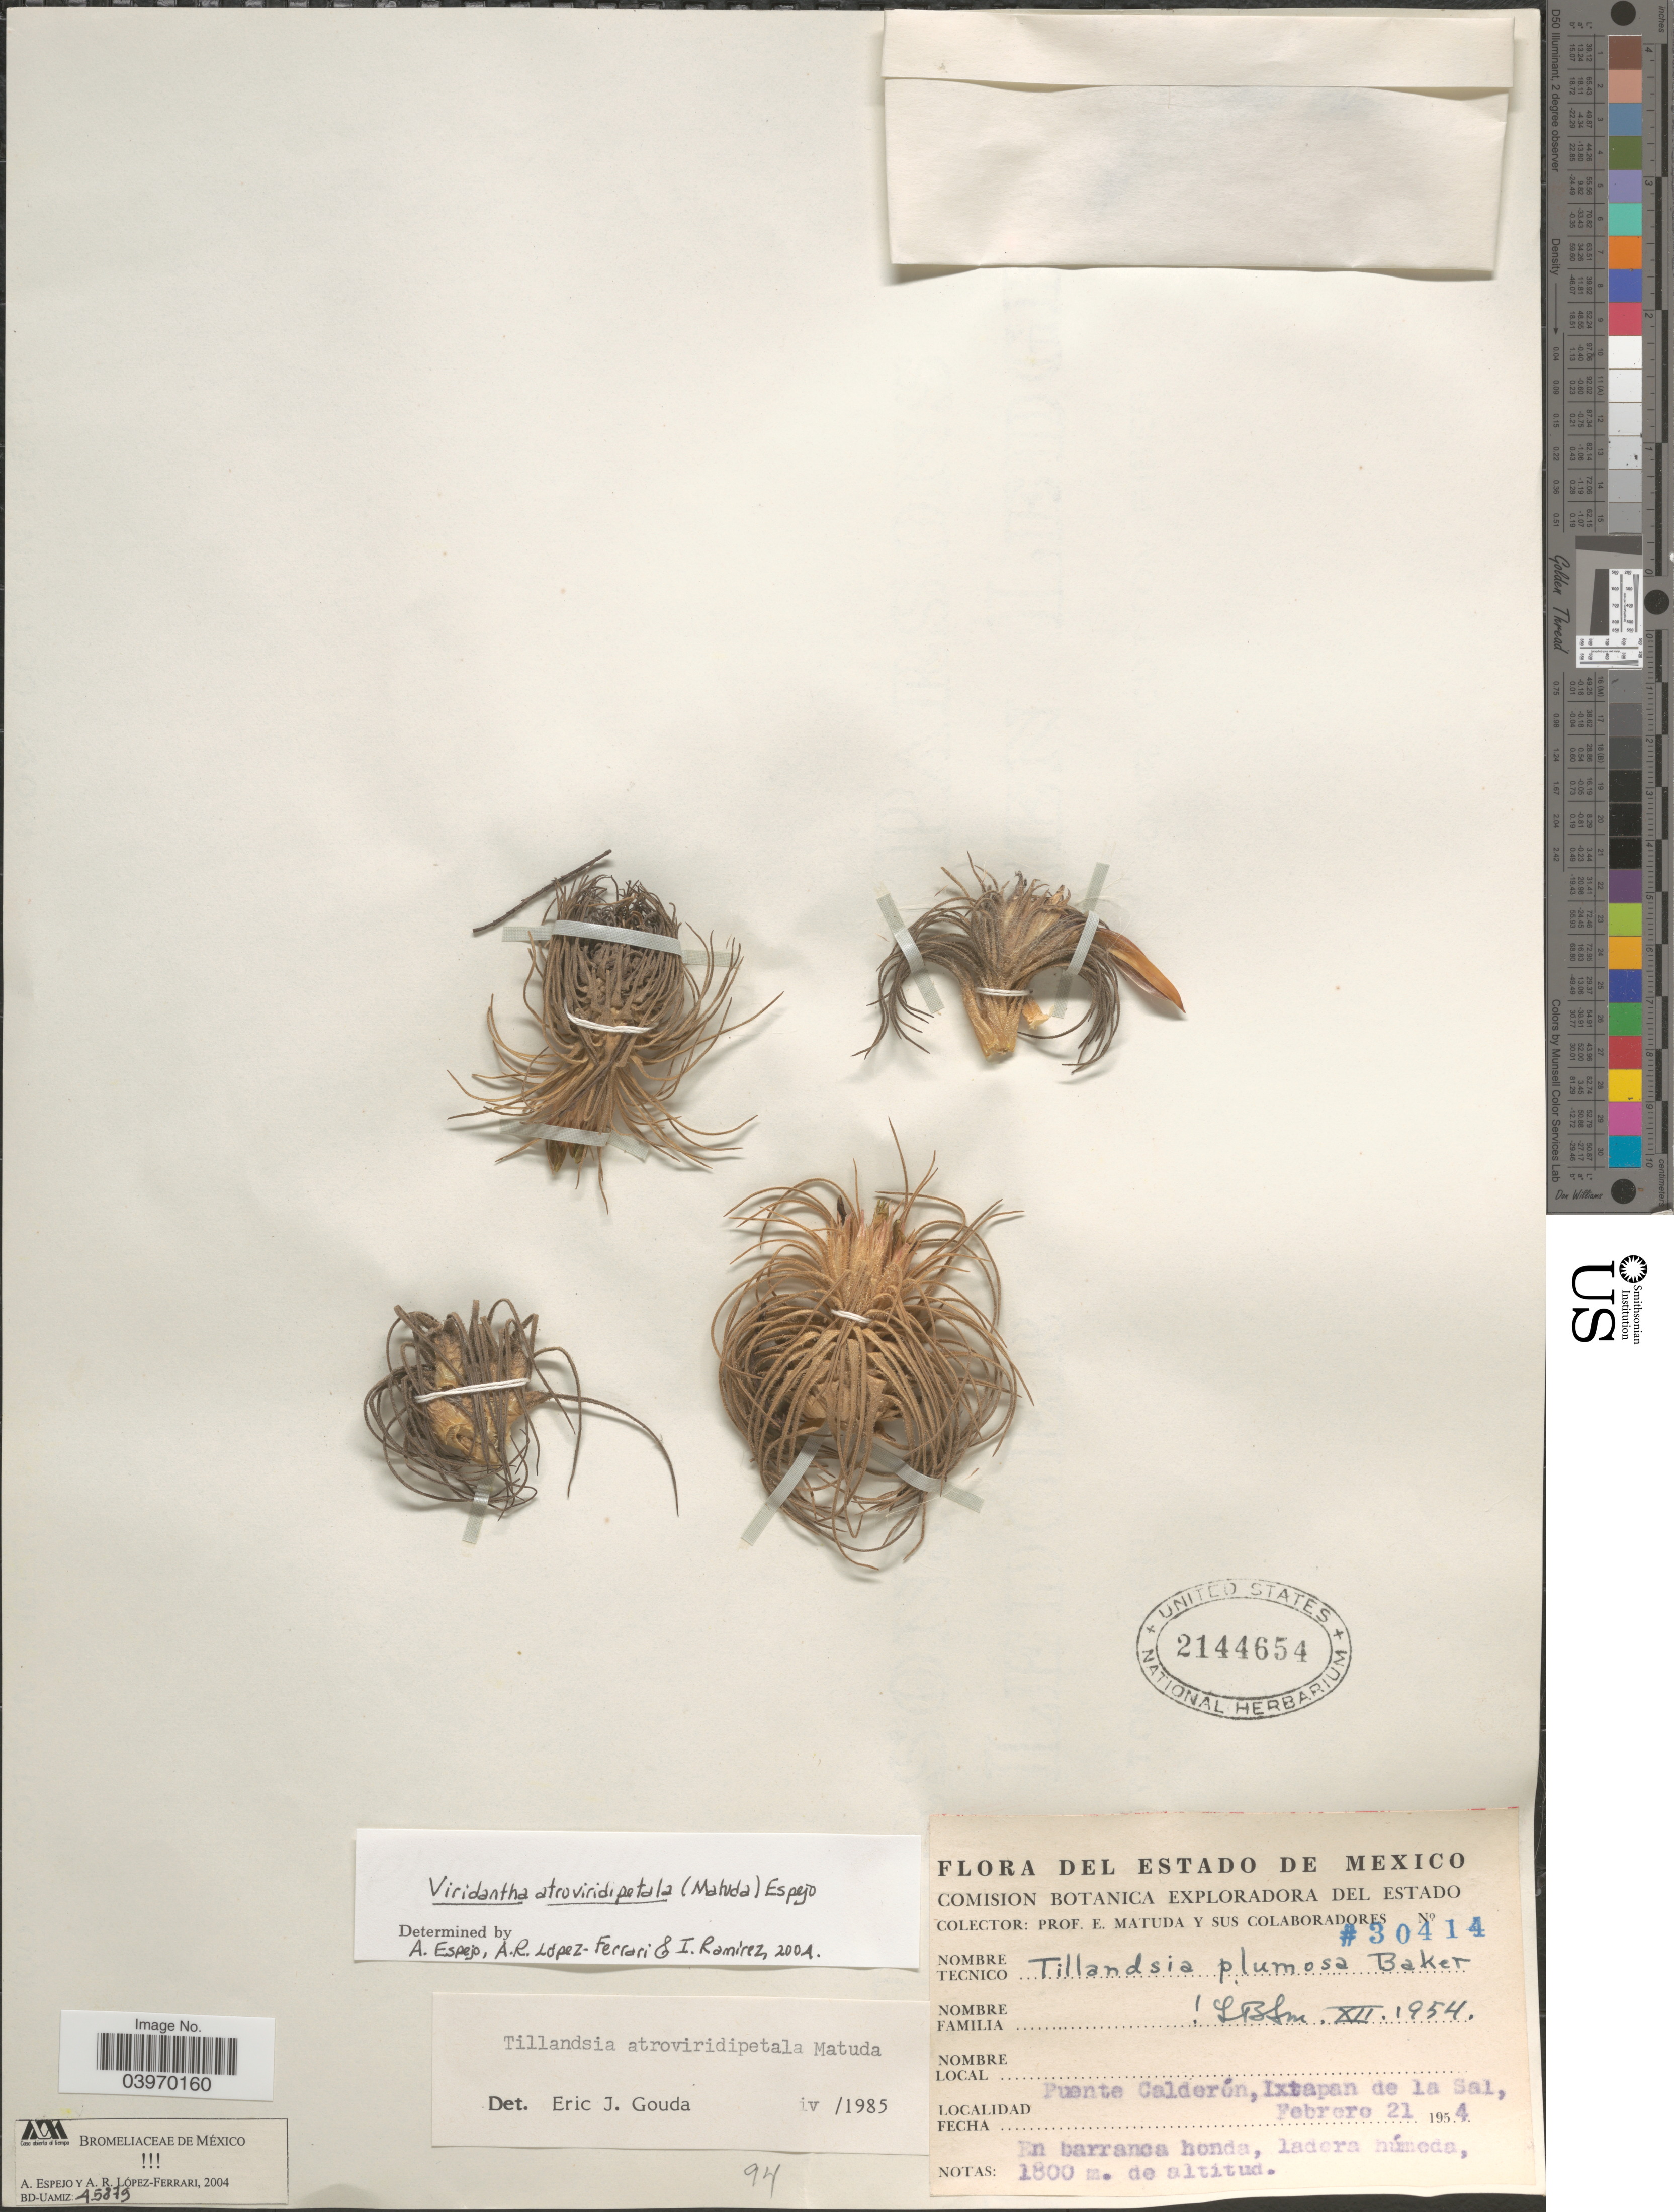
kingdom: Plantae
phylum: Tracheophyta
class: Liliopsida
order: Poales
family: Bromeliaceae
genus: Tillandsia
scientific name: Tillandsia plumosa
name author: Baker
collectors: E. Matuda & Sus Colaboradores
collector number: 30414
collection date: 1954-02-21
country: Mexico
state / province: México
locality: Puente Calderón, Ixtapan de la Sal.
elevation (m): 1800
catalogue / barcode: US 2144654